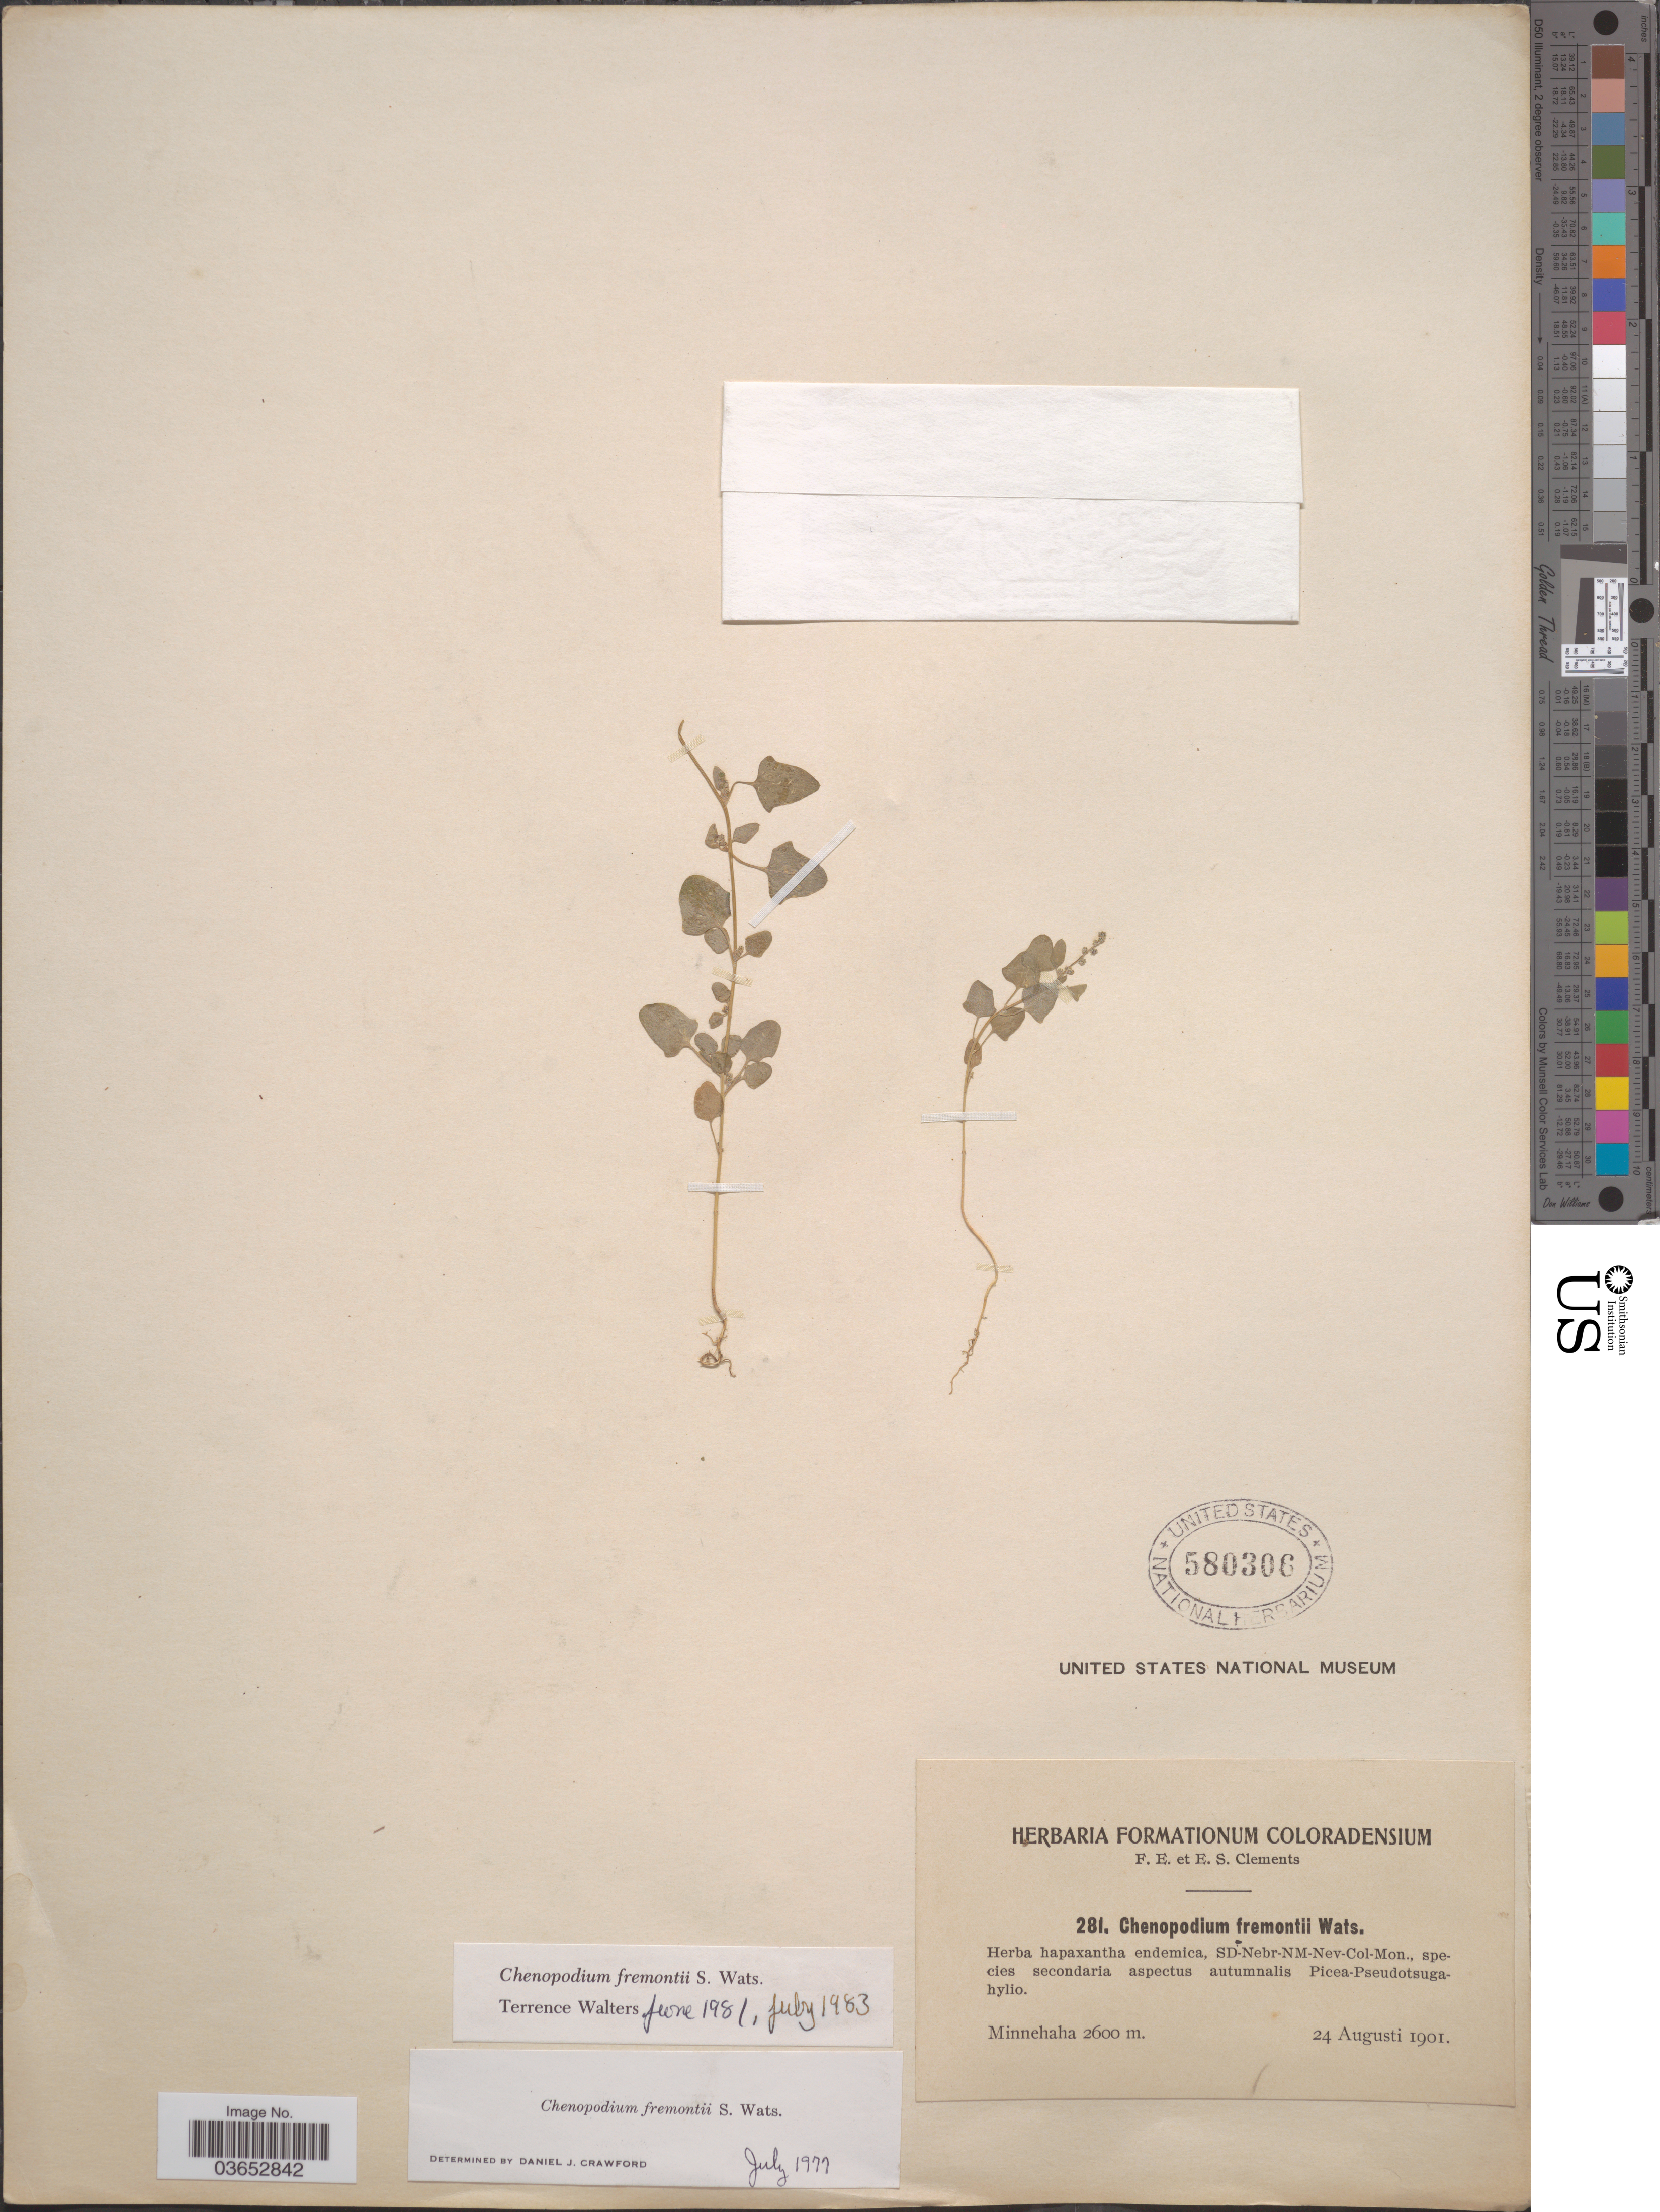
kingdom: Plantae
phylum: Tracheophyta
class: Magnoliopsida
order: Caryophyllales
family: Amaranthaceae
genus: Chenopodium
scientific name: Chenopodium fremontii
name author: S. Watson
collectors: F. E. Clements & E. S. Clements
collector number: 281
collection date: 1901-08-24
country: United States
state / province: Colorado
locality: Minnehaha.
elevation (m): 2600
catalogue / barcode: US 580306